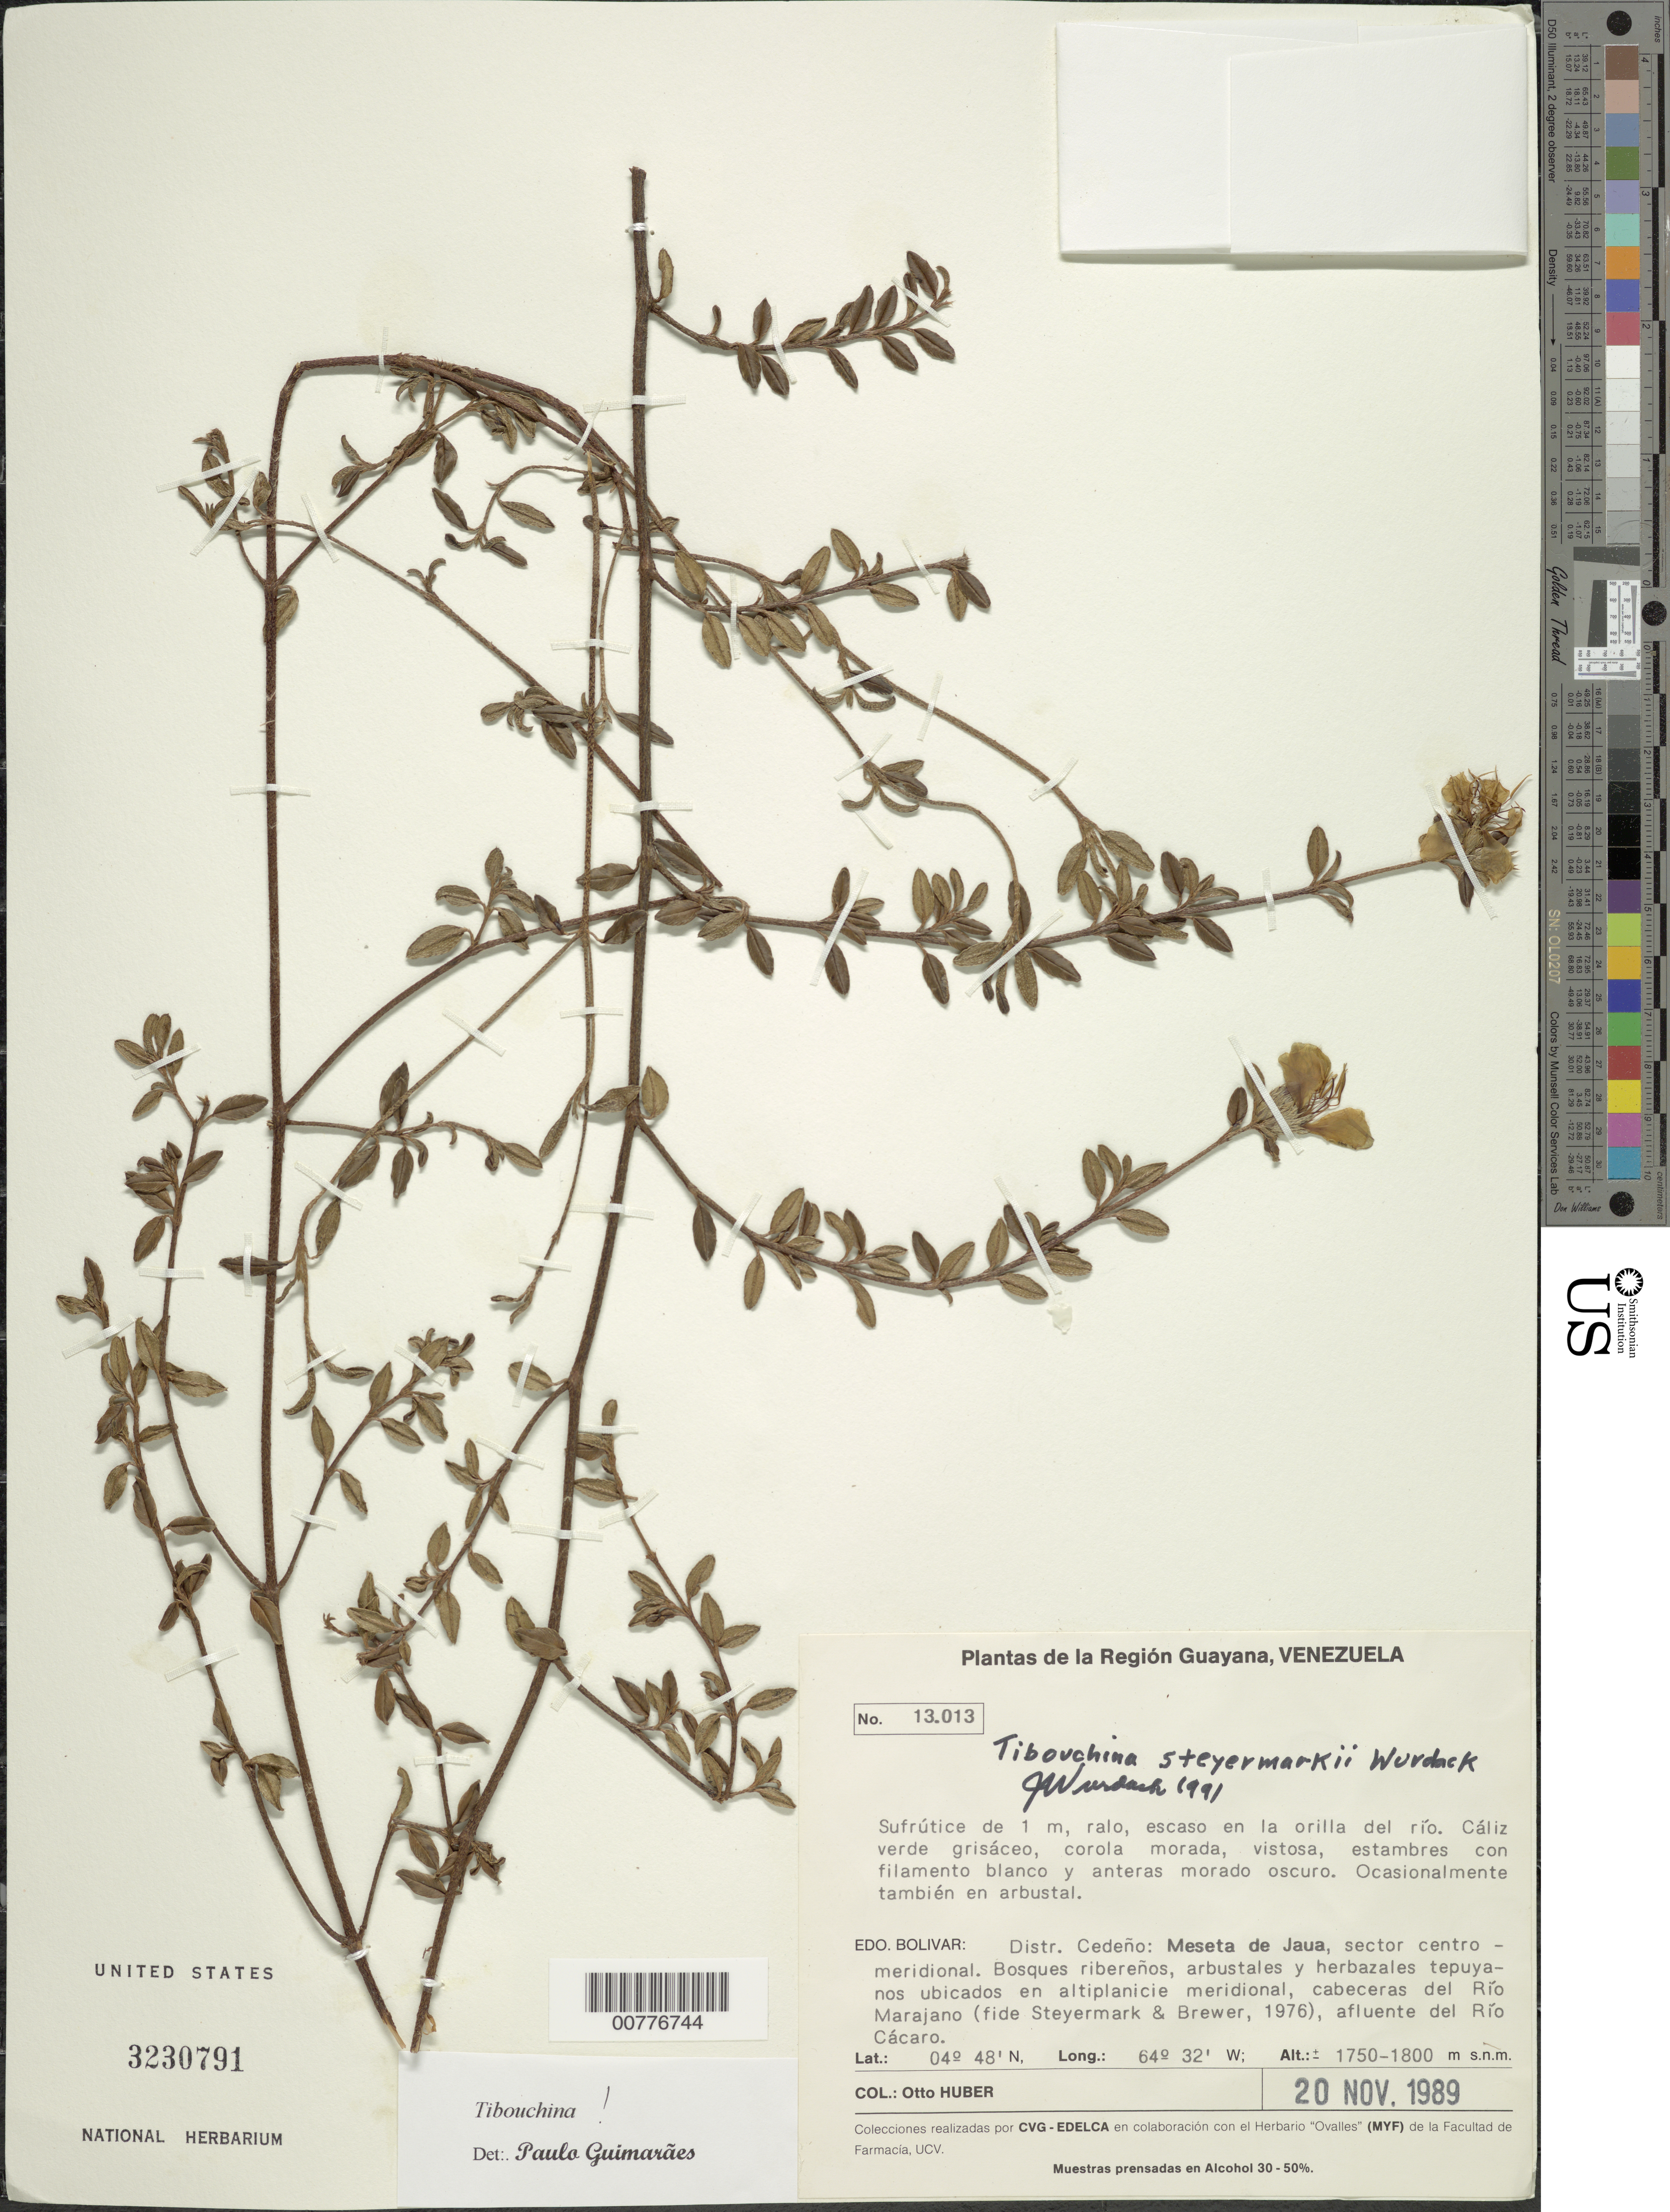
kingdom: Plantae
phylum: Tracheophyta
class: Magnoliopsida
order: Myrtales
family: Melastomataceae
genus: Tibouchina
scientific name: Tibouchina steyermarkii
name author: Wurdack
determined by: Guimarães, P.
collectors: O. Huber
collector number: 13013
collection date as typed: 20-Nov-89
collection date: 1989-11-20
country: Venezuela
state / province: Bolívar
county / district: Cedeño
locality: Meseta de Jaua, central-meridional sector; Río Marajano, afluente de Río Cacaro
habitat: Riverene forest, shrubs and herbous plants situated in central plain, upper end of Rio Marajano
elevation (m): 1750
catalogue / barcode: US 3230791